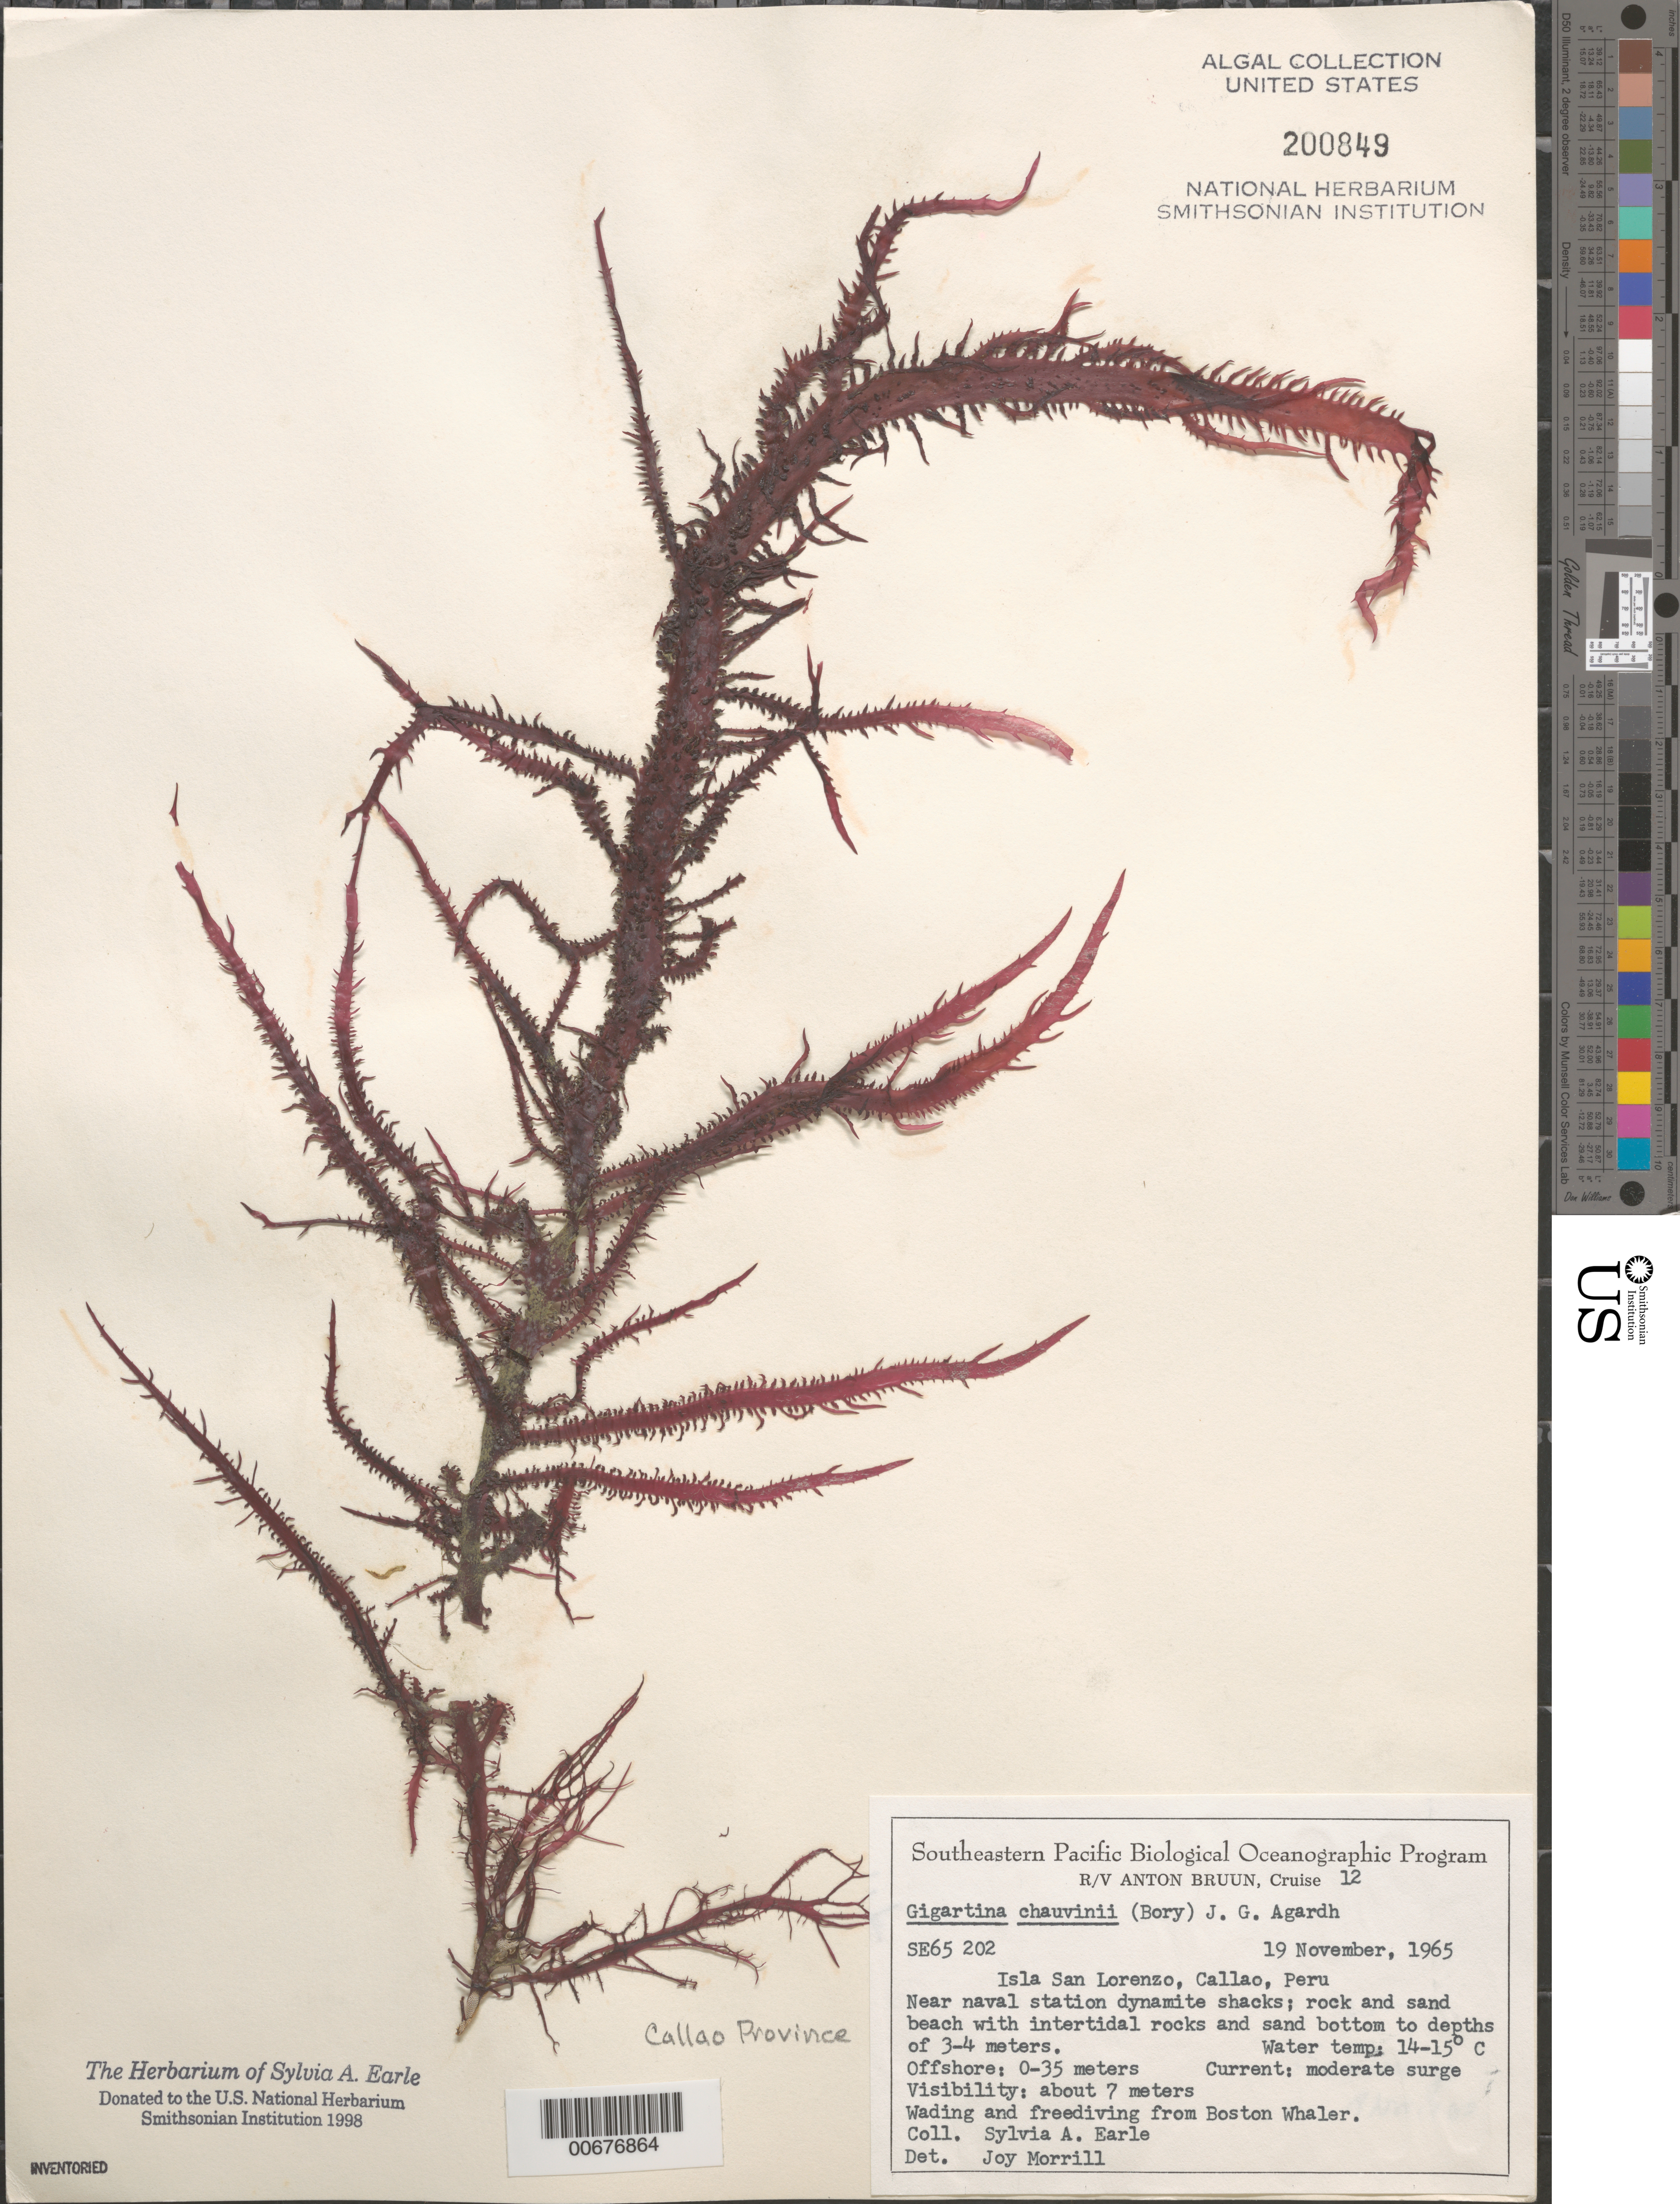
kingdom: Plantae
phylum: Rhodophyta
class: Florideophyceae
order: Gigartinales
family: Gigartinaceae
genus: Chondracanthus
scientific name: Chondracanthus chauvinii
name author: (Bory) Kütz.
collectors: S. A. Earle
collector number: SE 65202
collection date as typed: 19 Nov 1965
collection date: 1965-11-19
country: Peru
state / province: Callao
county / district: Callao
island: Isla San Lorenzo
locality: Callao, Naval Station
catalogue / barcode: US 200849